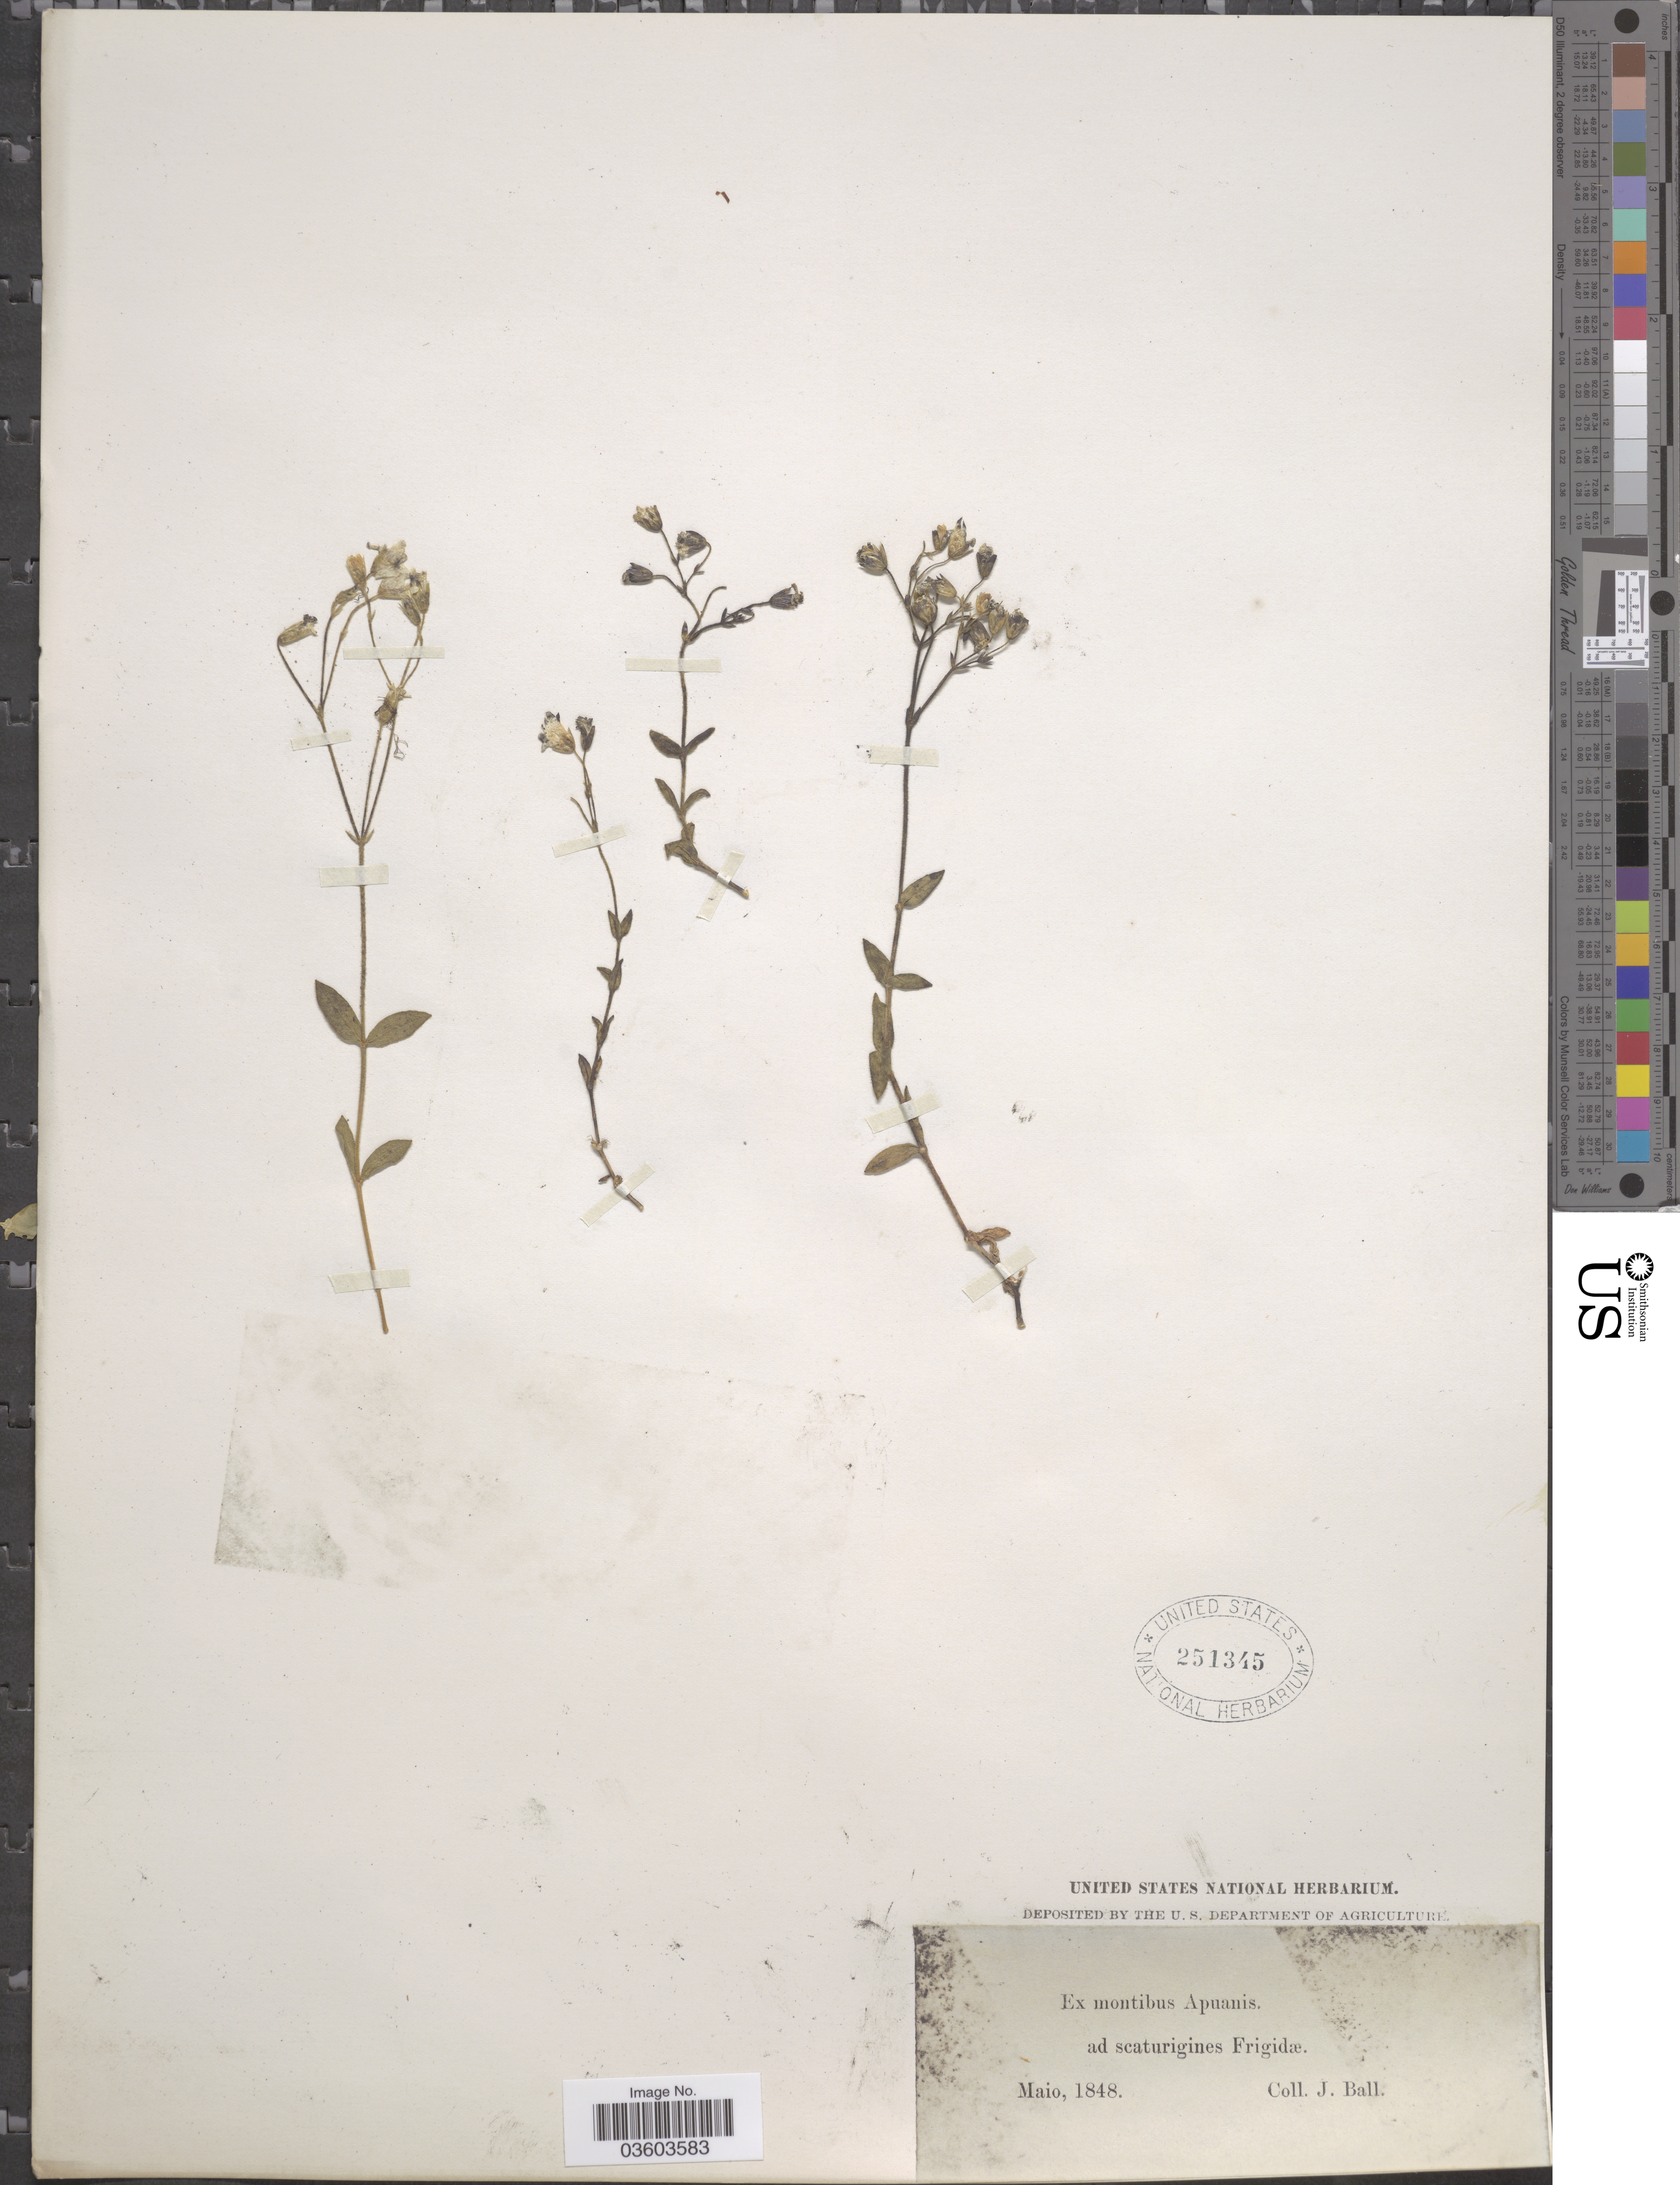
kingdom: Plantae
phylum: Tracheophyta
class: Magnoliopsida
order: Caryophyllales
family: Caryophyllaceae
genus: Cerastium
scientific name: Cerastium sp.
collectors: J. Ball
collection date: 1848-05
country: Italy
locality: Ex montibus Apuanis. Ad scaturigines Frigidæ.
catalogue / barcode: US 251345